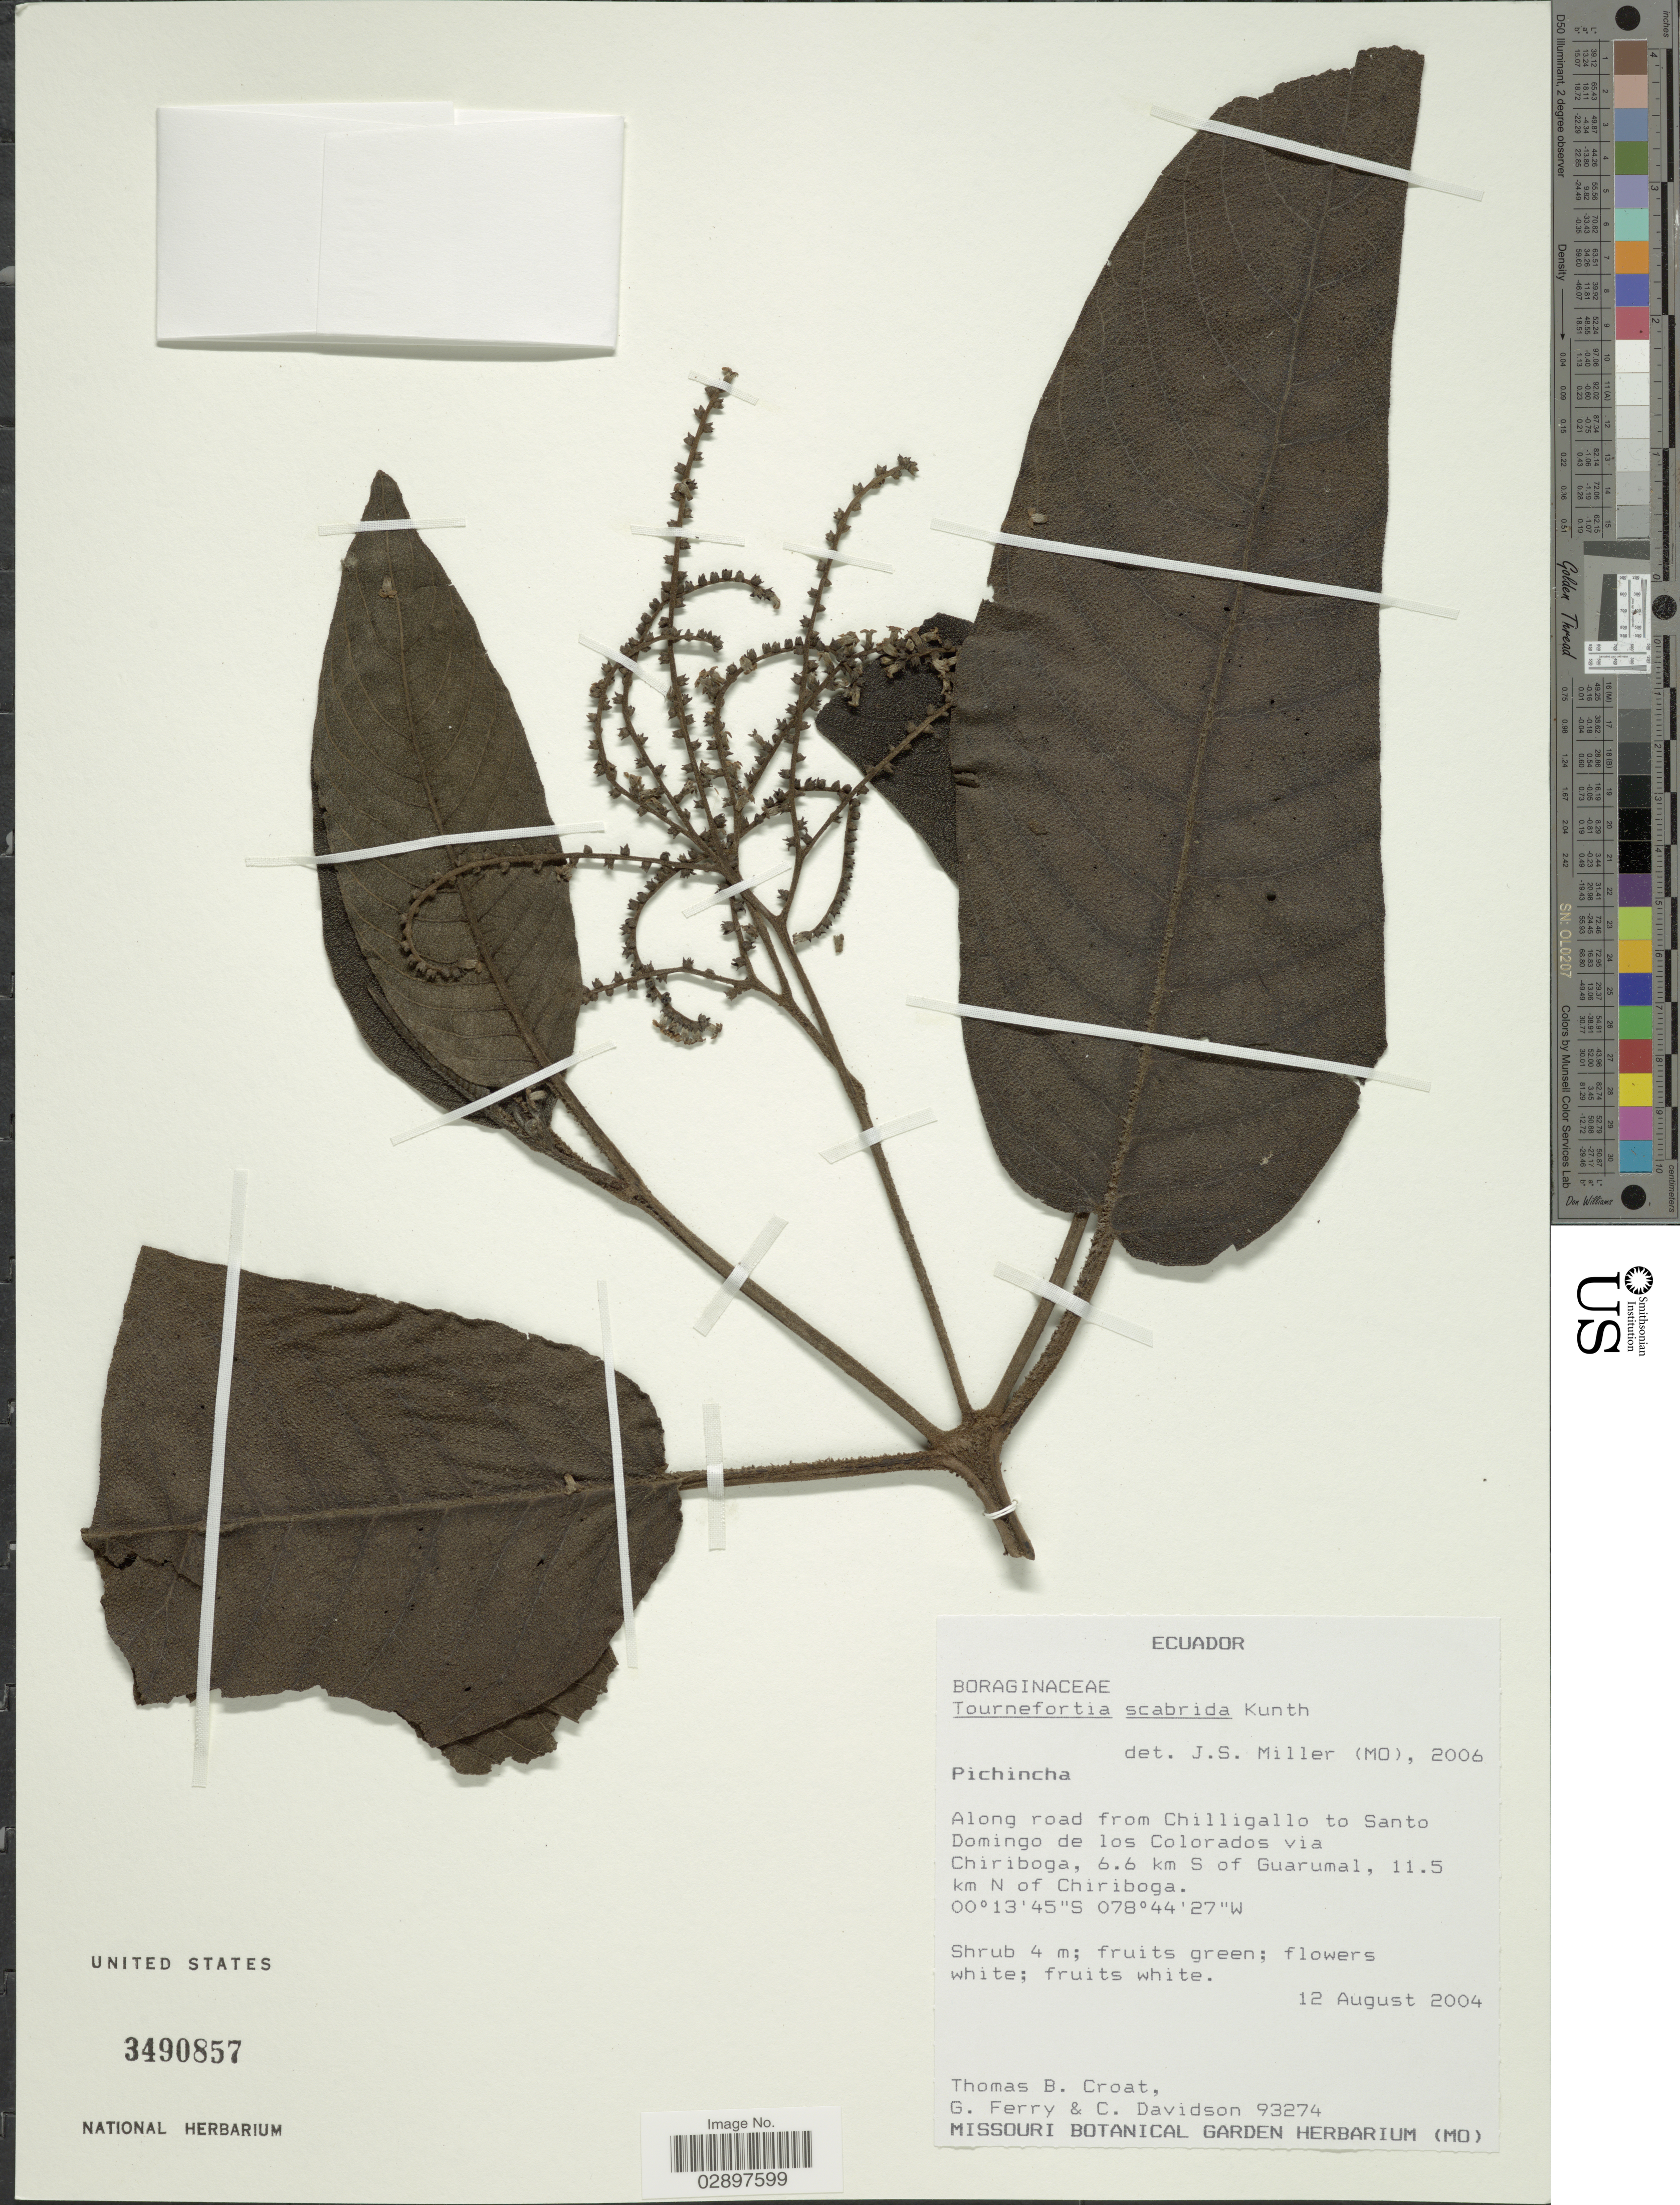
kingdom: Plantae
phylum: Tracheophyta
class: Magnoliopsida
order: Boraginales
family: Heliotropiaceae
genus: Tournefortia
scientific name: Tournefortia scabrida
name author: Kunth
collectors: T. B. Croat, G. Ferry & C. Davidson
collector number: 93274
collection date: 2004-08-12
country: Ecuador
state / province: Pichincha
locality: Along road from Chilligallo to Santo Domingo de los Colorados via Chiriboga, 6.6 km S of Guarumal, 11.5 km N of Chiriboga.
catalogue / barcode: US 3490857